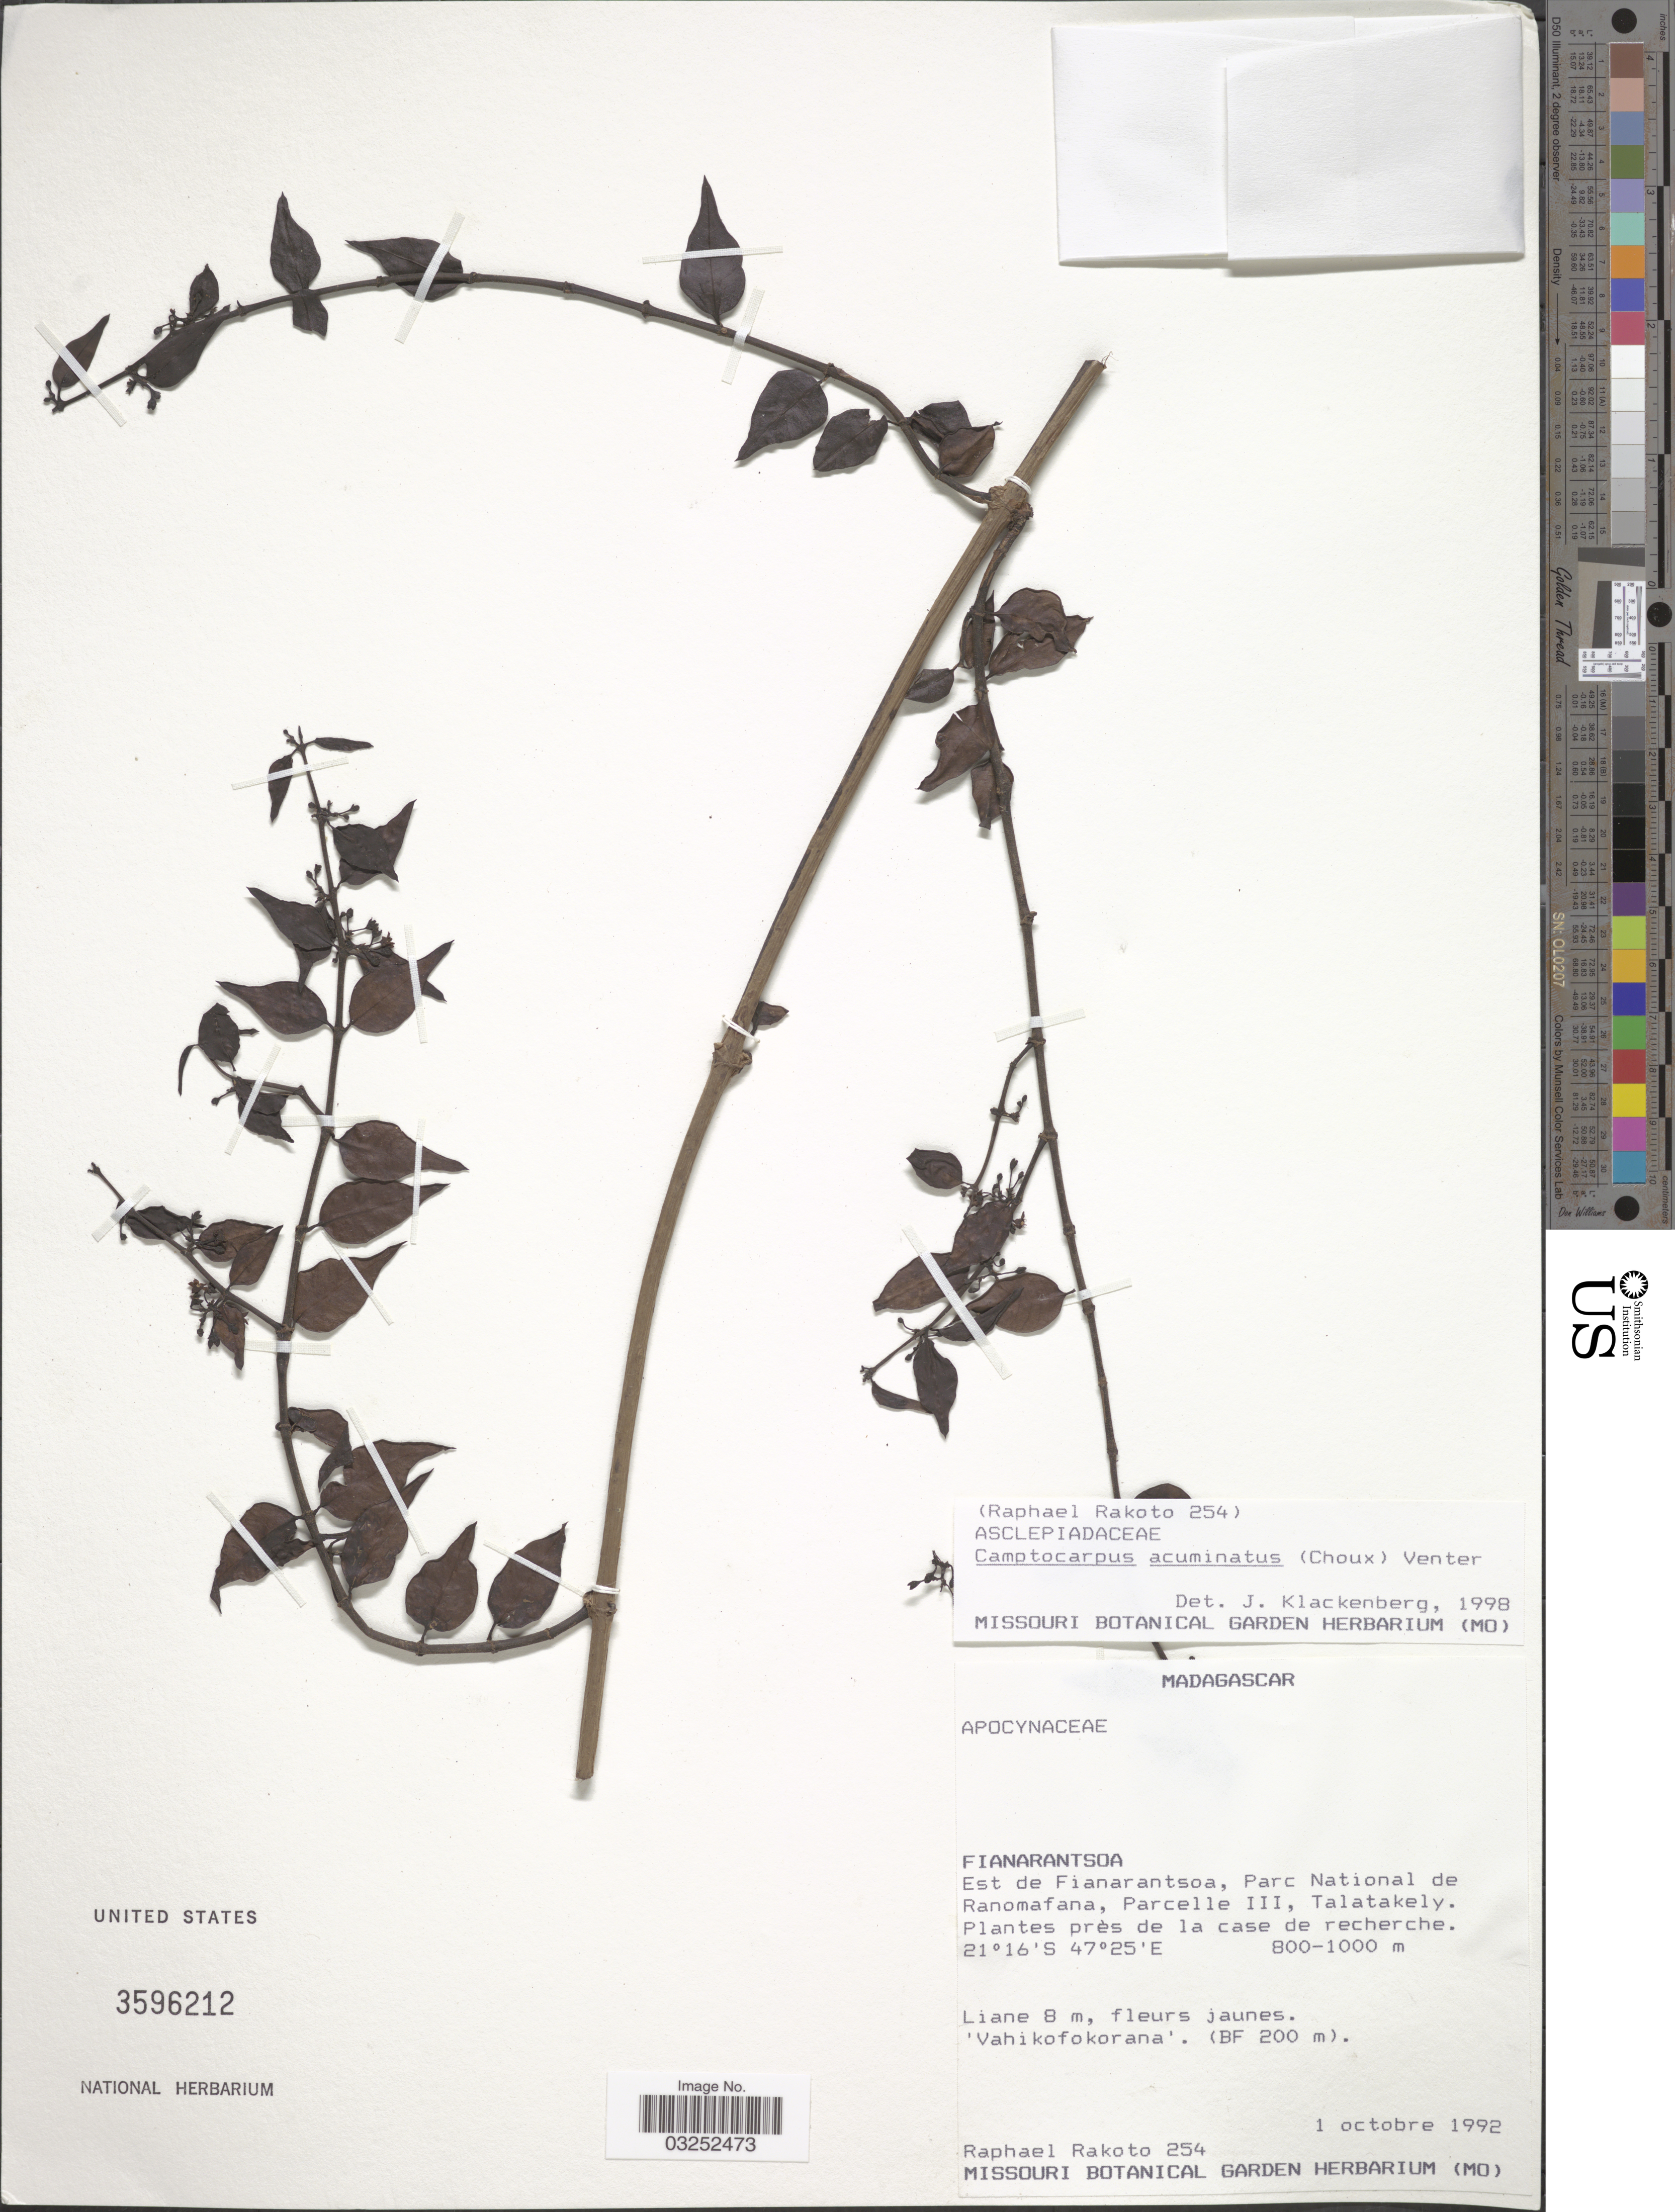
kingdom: Plantae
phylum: Tracheophyta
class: Magnoliopsida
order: Gentianales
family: Apocynaceae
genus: Camptocarpus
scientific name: Camptocarpus acuminatus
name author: (Choux) Venter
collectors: R. Rakoto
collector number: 254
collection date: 1992-10-01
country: Madagascar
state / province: Vatovavy Fitovinany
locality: Est de Fianarantsoa, Parc National de Ranomafana, Parcelle III, Talatakely.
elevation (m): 800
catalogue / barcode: US 3596212